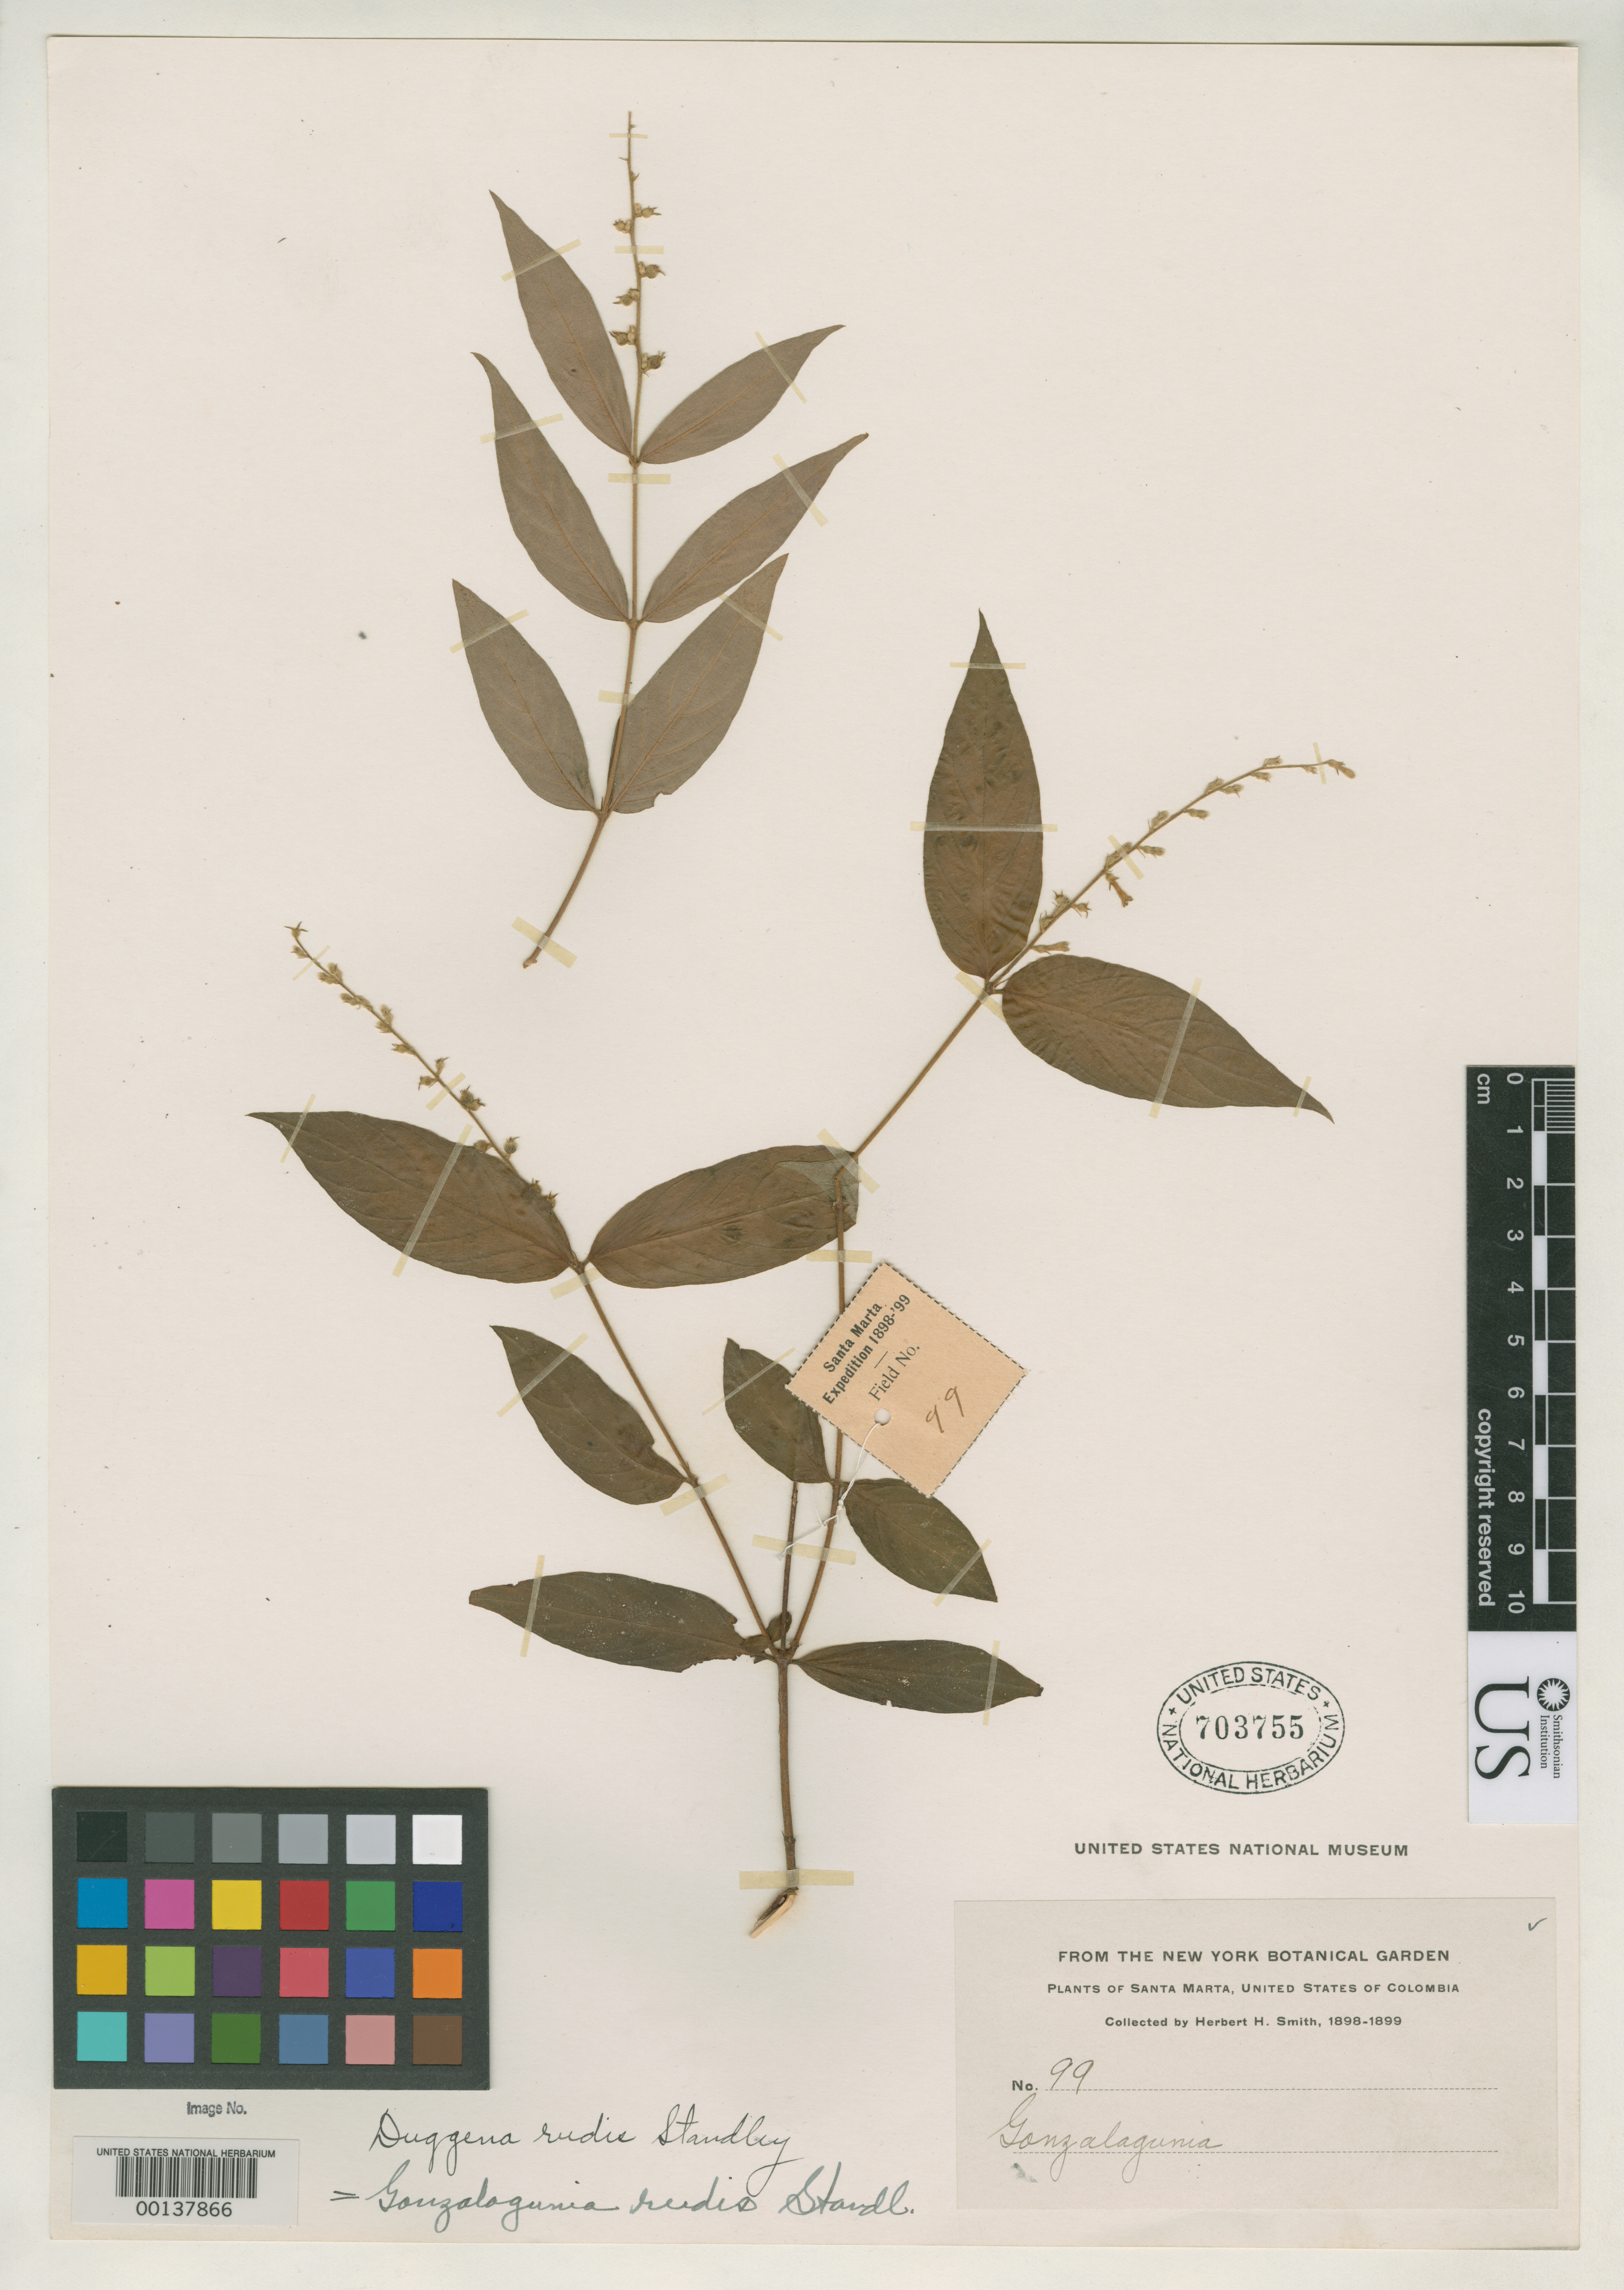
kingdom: Plantae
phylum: Tracheophyta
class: Magnoliopsida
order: Gentianales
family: Rubiaceae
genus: Gonzalagunia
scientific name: Gonzalagunia acutifolia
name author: Rusby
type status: Isotype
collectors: Herbert H. Smith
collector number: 99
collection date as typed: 1898 to -- --- 1899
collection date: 1898/1899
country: Colombia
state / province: Magdalena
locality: E of Santa Marta.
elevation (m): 0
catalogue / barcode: US 703755